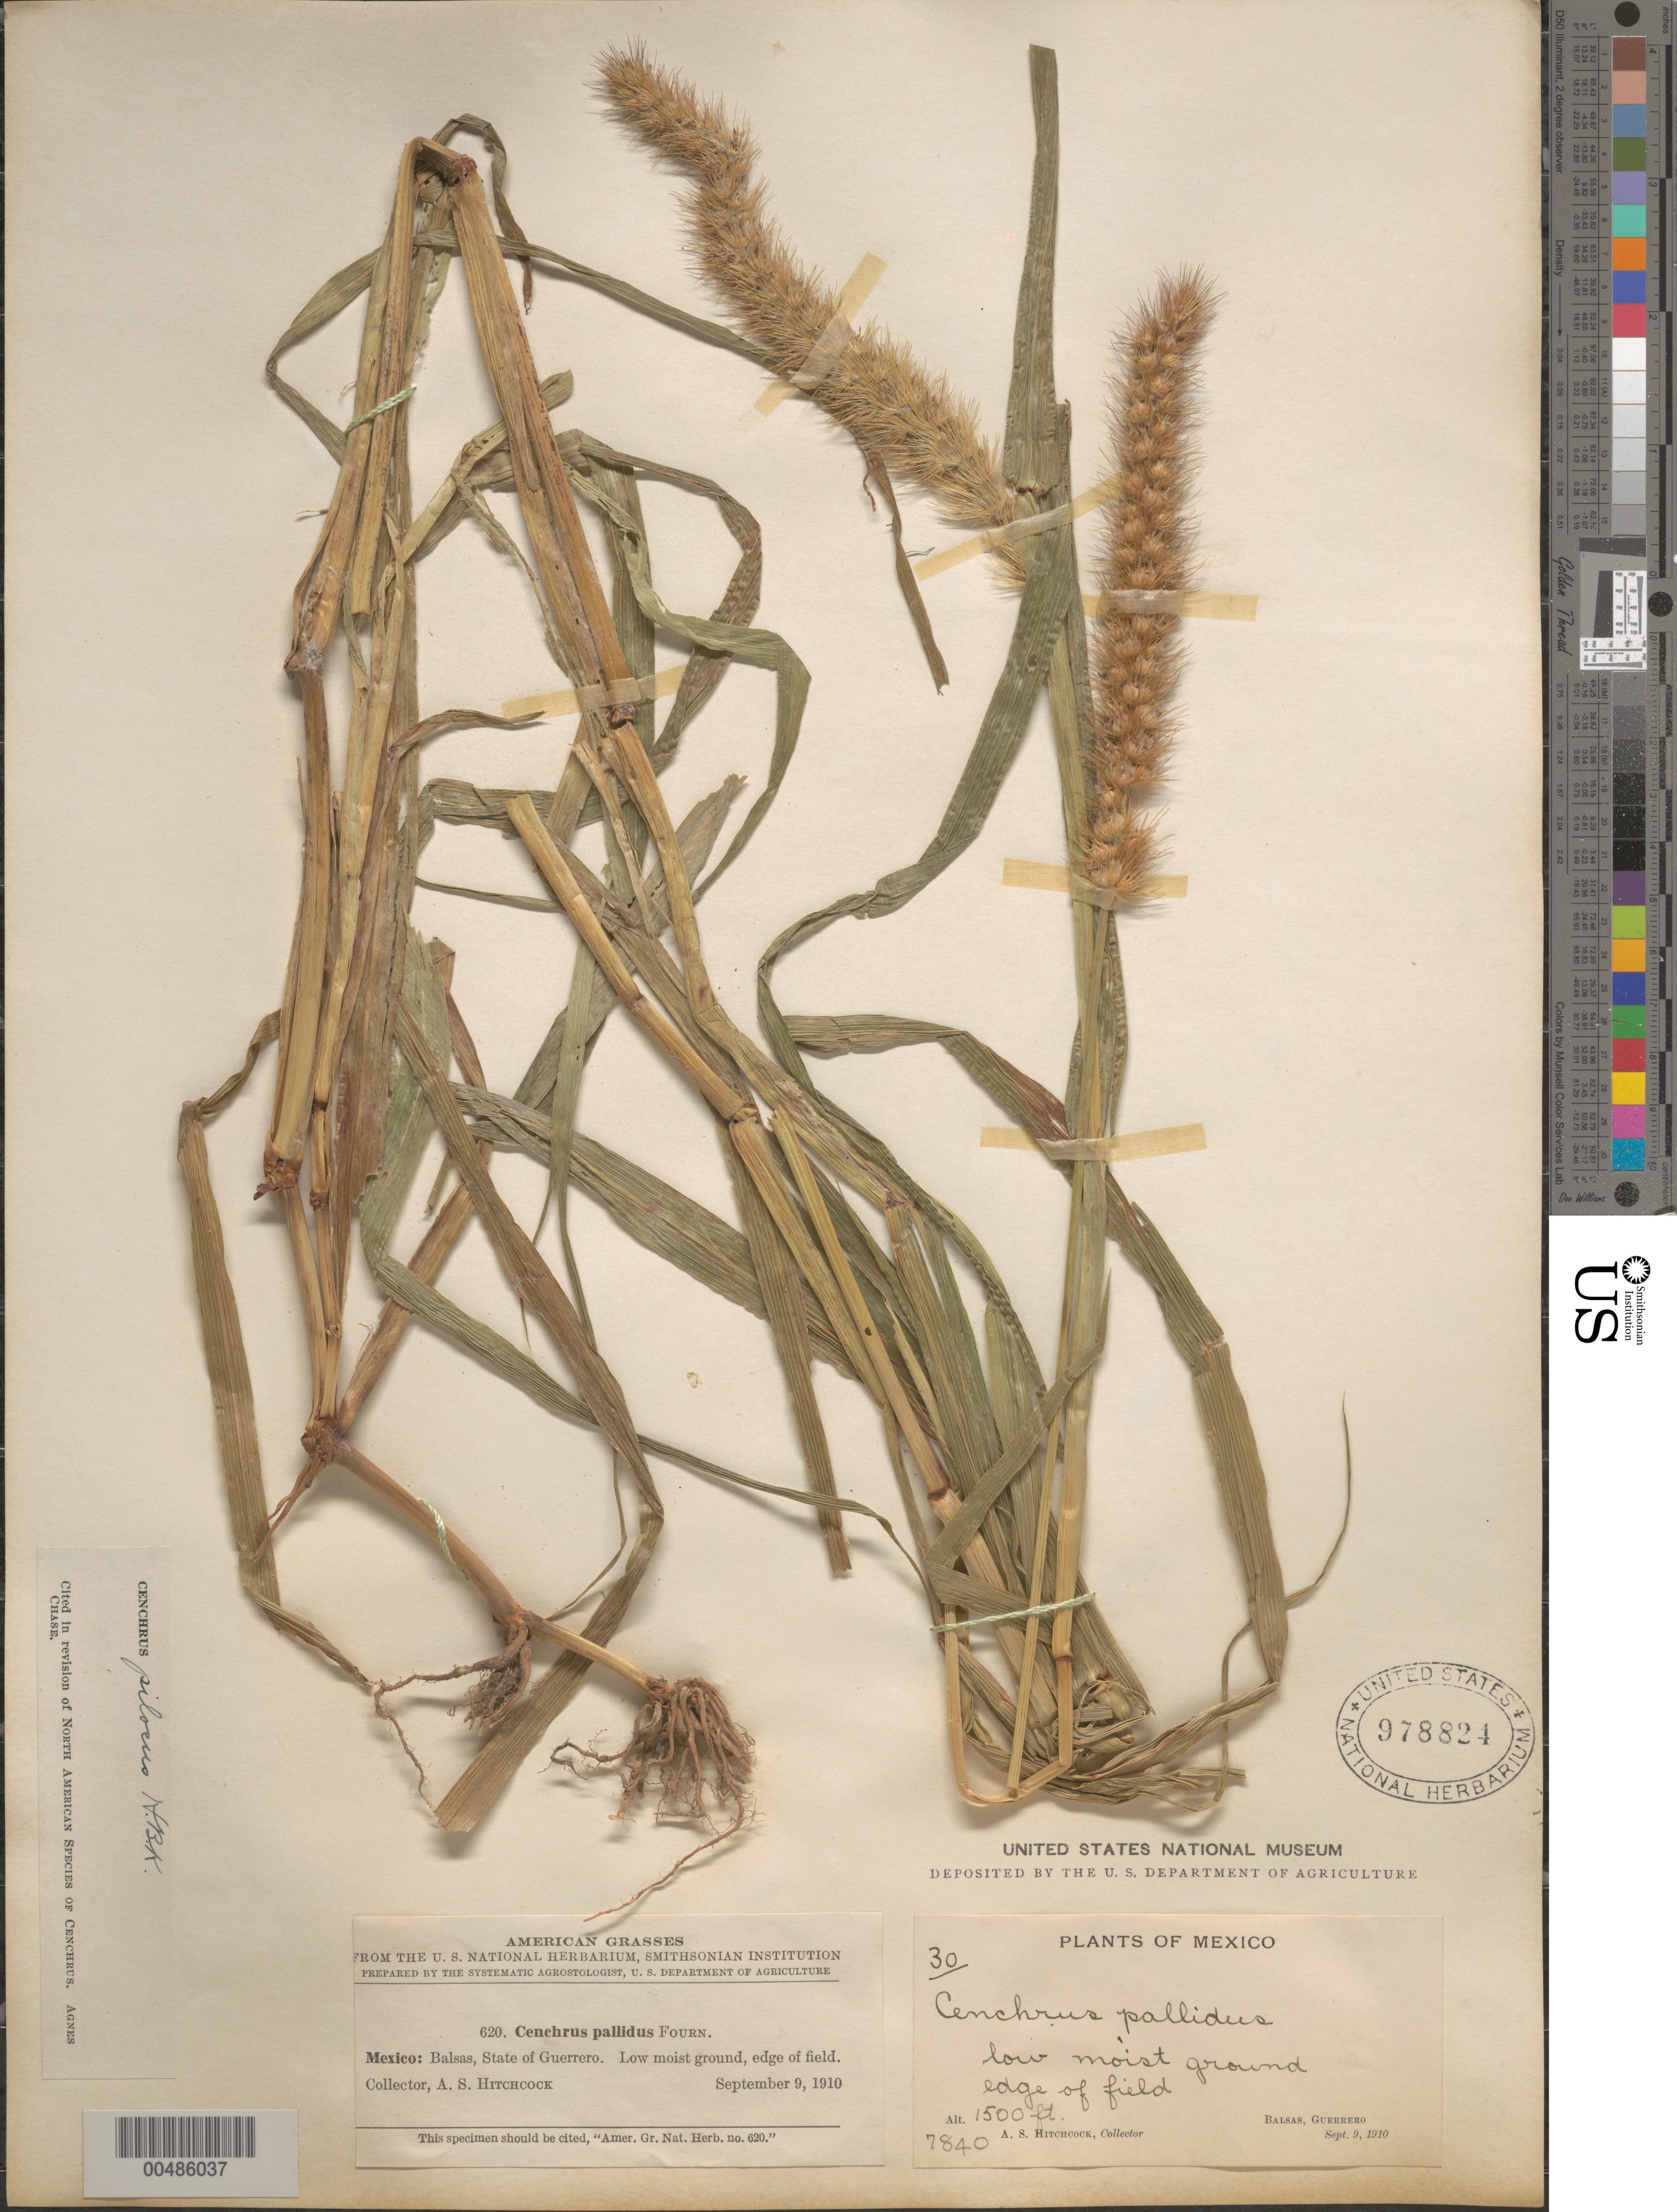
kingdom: Plantae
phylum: Tracheophyta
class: Liliopsida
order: Poales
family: Poaceae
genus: Cenchrus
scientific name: Cenchrus pilosus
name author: Kunth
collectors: A. S. Hitchcock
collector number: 7840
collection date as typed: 9 Sep 1910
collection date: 1910-09-09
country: Mexico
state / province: Guerrero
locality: Balsas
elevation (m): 457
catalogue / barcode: US 978824